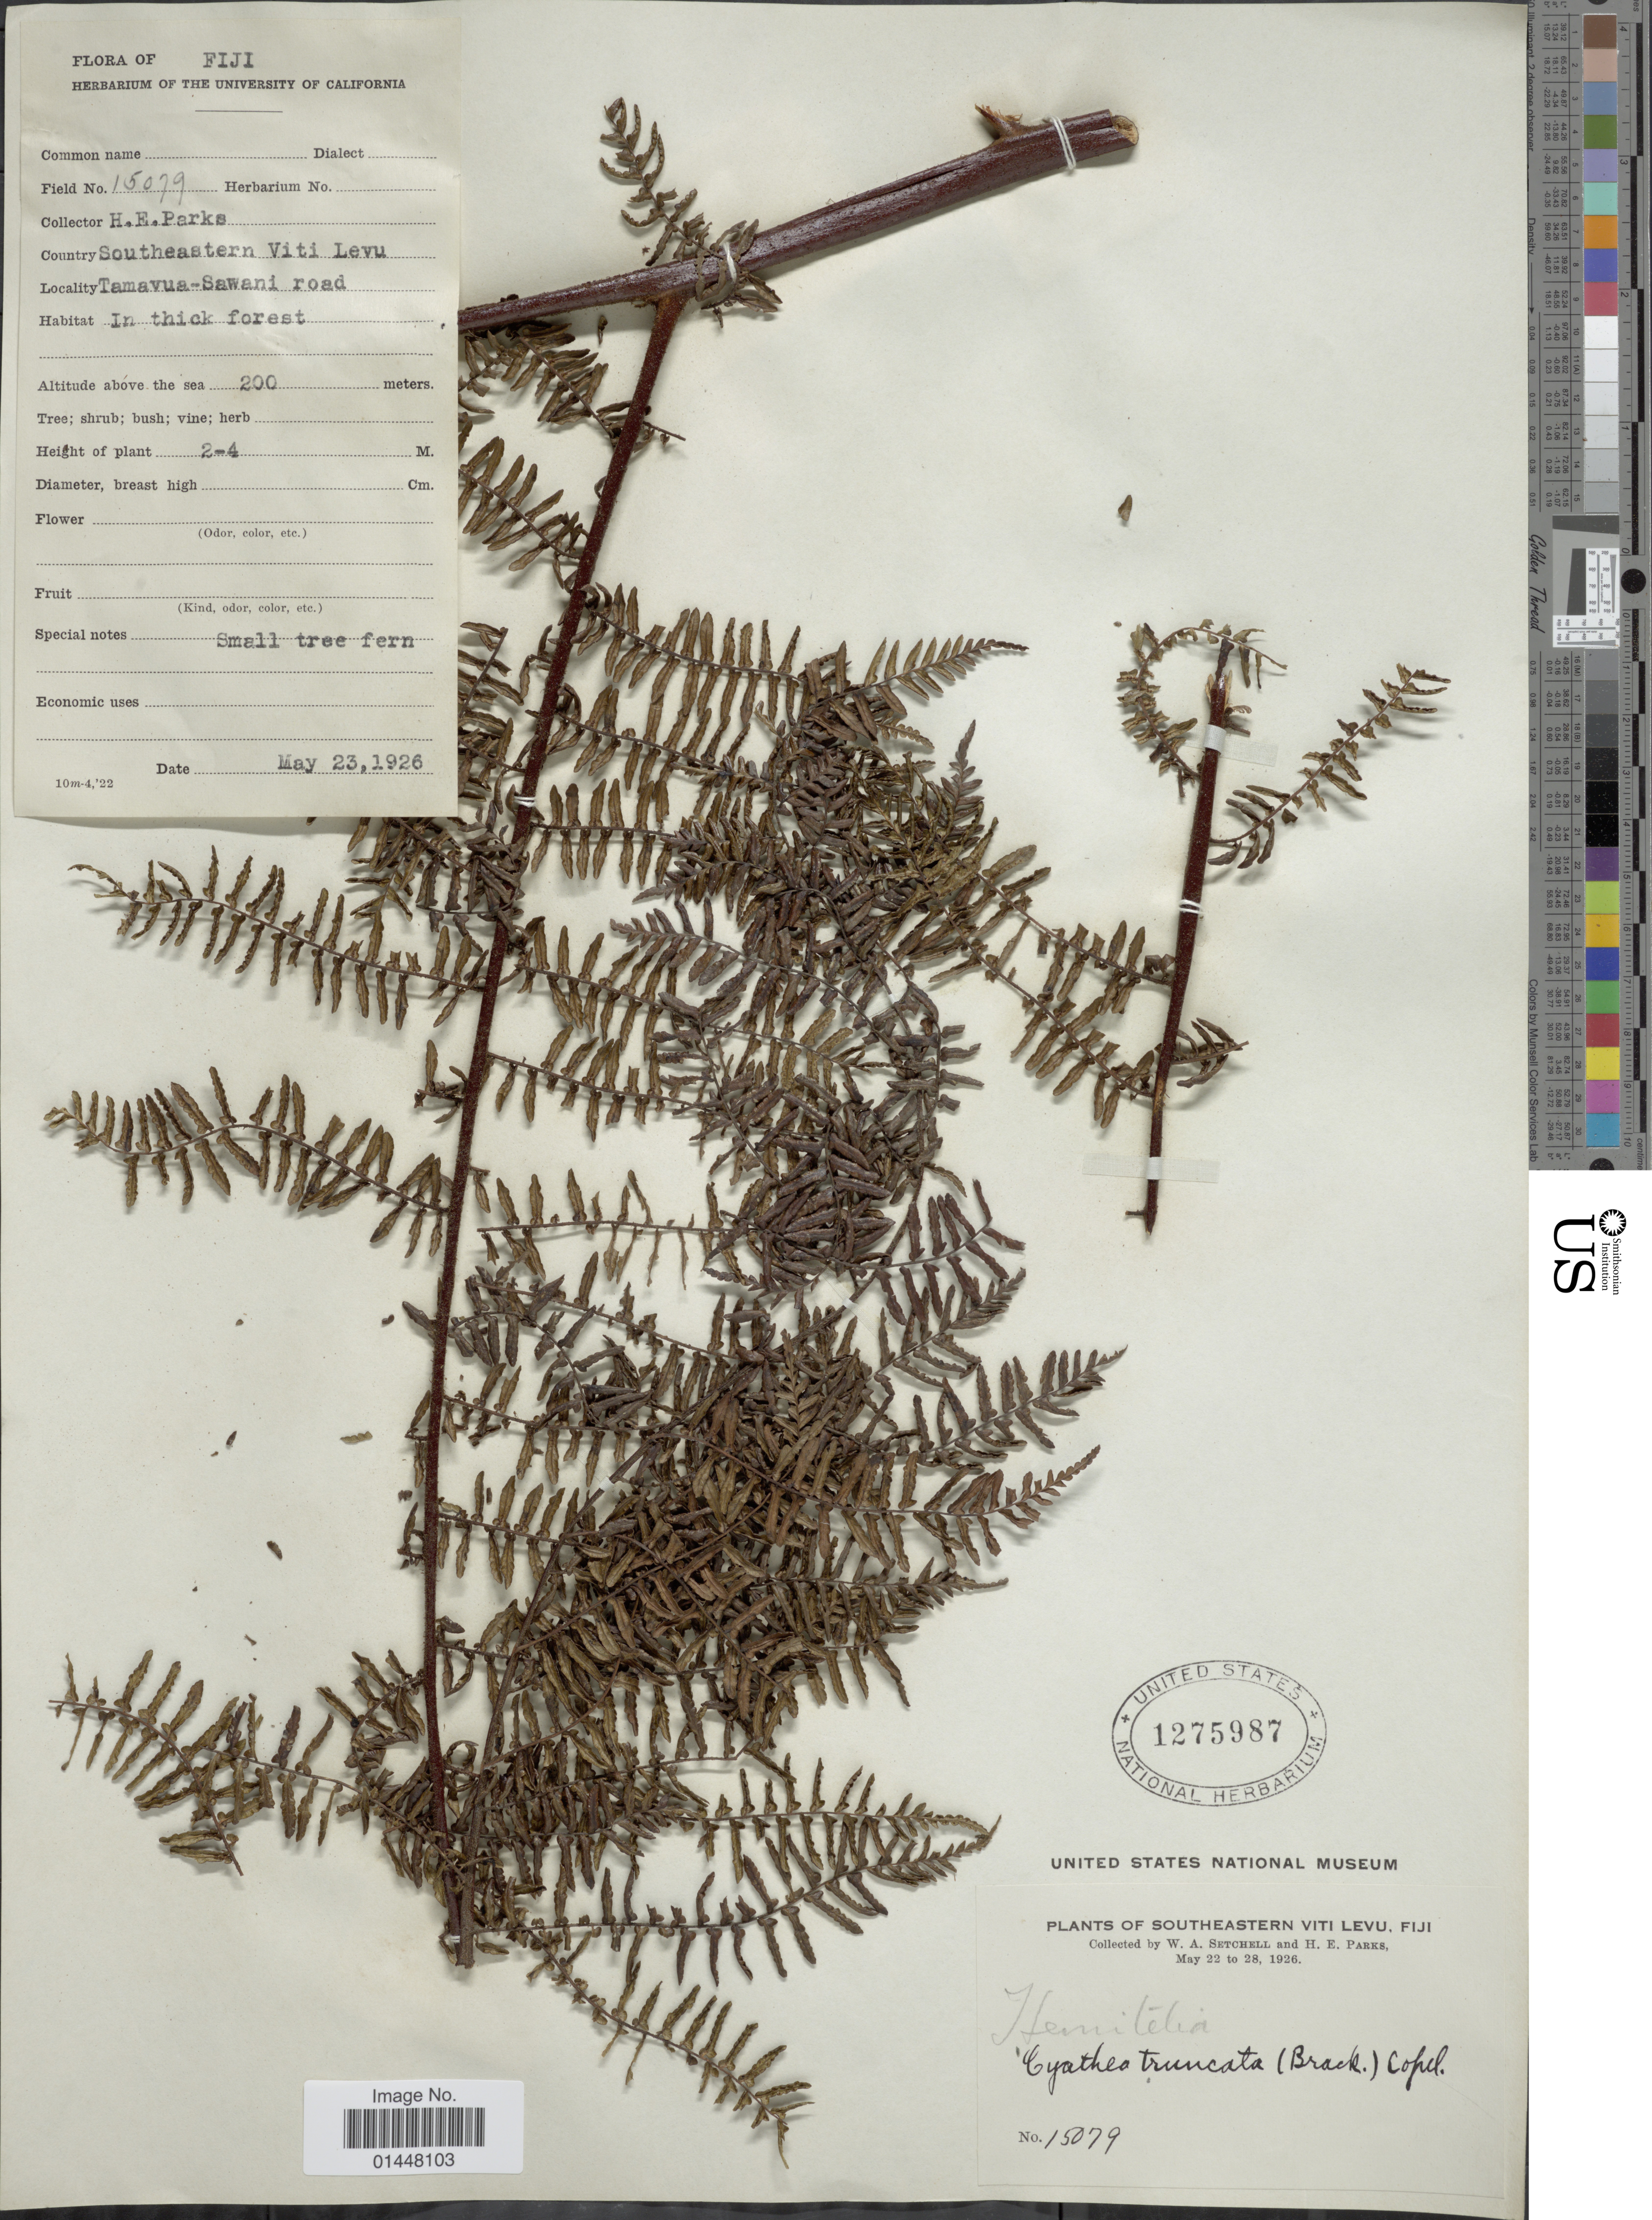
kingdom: Plantae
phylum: Tracheophyta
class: Polypodiopsida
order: Cyatheales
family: Cyatheaceae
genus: Sphaeropteris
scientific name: Sphaeropteris truncata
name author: (Brack.) R.M. Tryon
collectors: W. Setchell & H. E. Parks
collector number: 15079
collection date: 1926-05-23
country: Fiji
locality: Southeastern Viti Levu. Tamavua- Sawani road. In thick forest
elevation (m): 200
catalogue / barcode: US 1275987